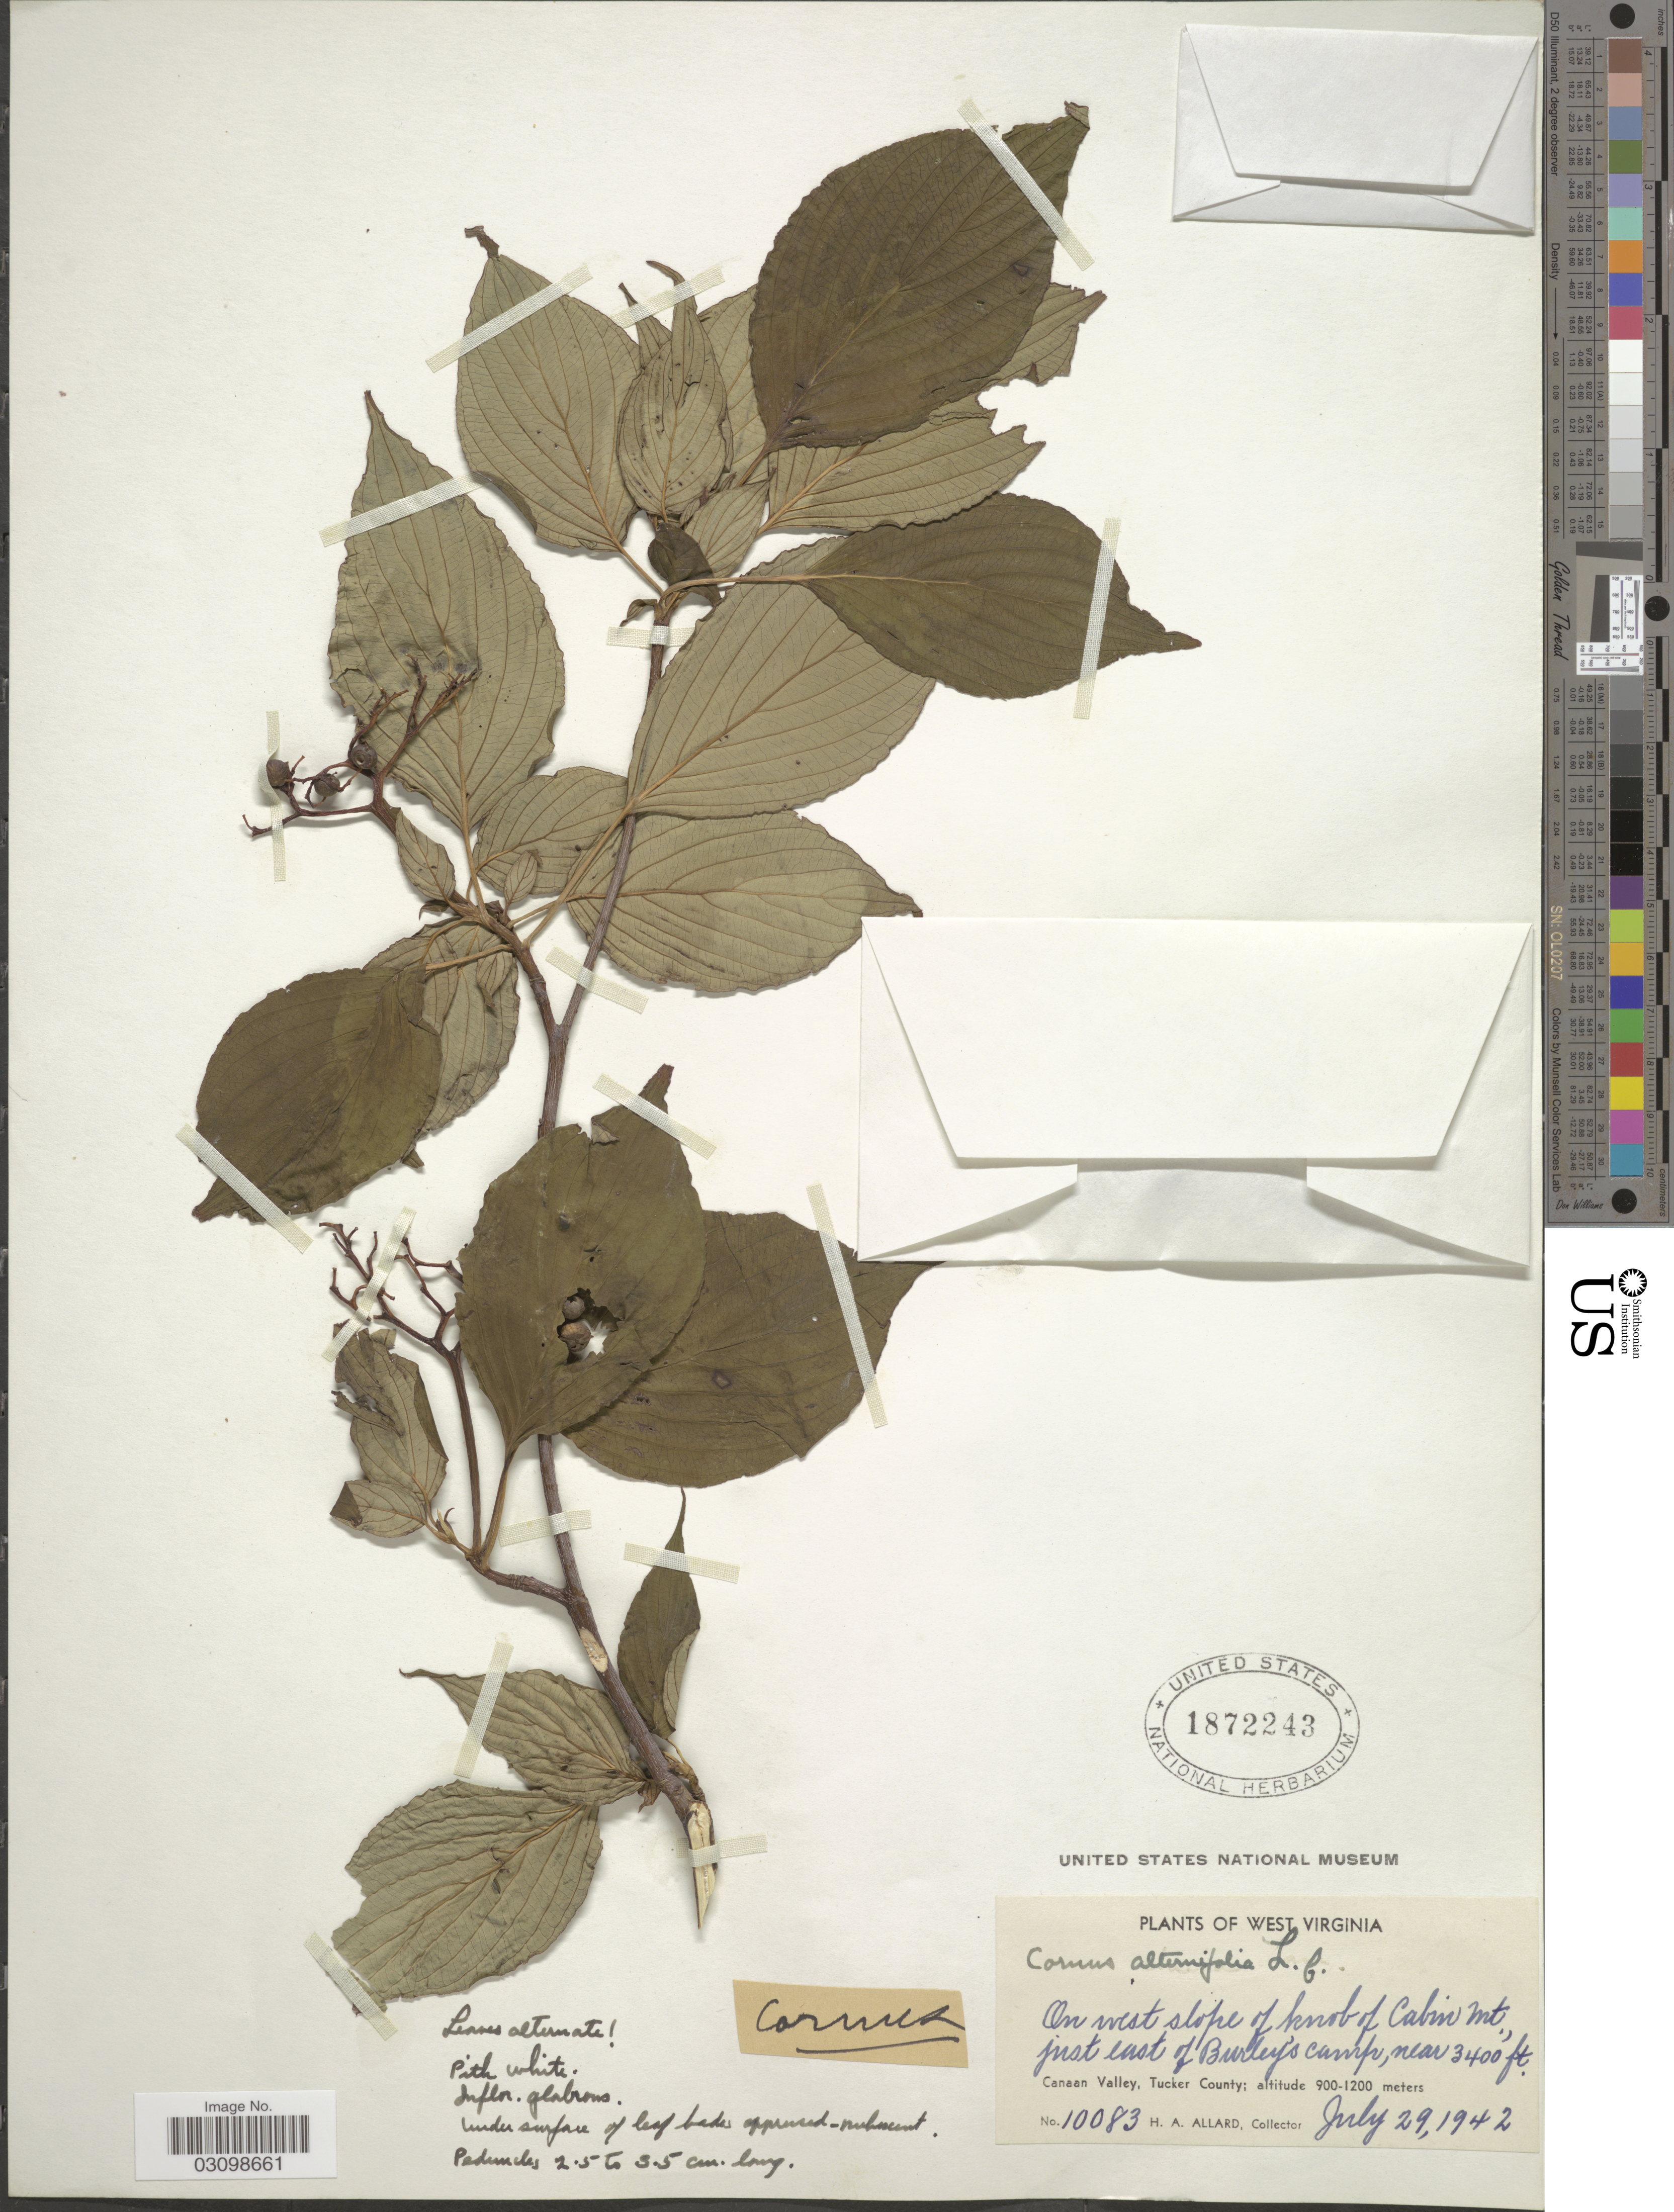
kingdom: Plantae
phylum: Tracheophyta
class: Magnoliopsida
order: Cornales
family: Cornaceae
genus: Cornus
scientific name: Cornus alternifolia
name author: L.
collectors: H. A. Allard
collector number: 10083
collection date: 1942-07-29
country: United States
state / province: West Virginia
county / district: Tucker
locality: On west slope of knob of Cabin Mt., just east of Burley's camp, near 3400 ft., Canaan Valley, Tucker County.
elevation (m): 900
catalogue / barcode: US 1872243